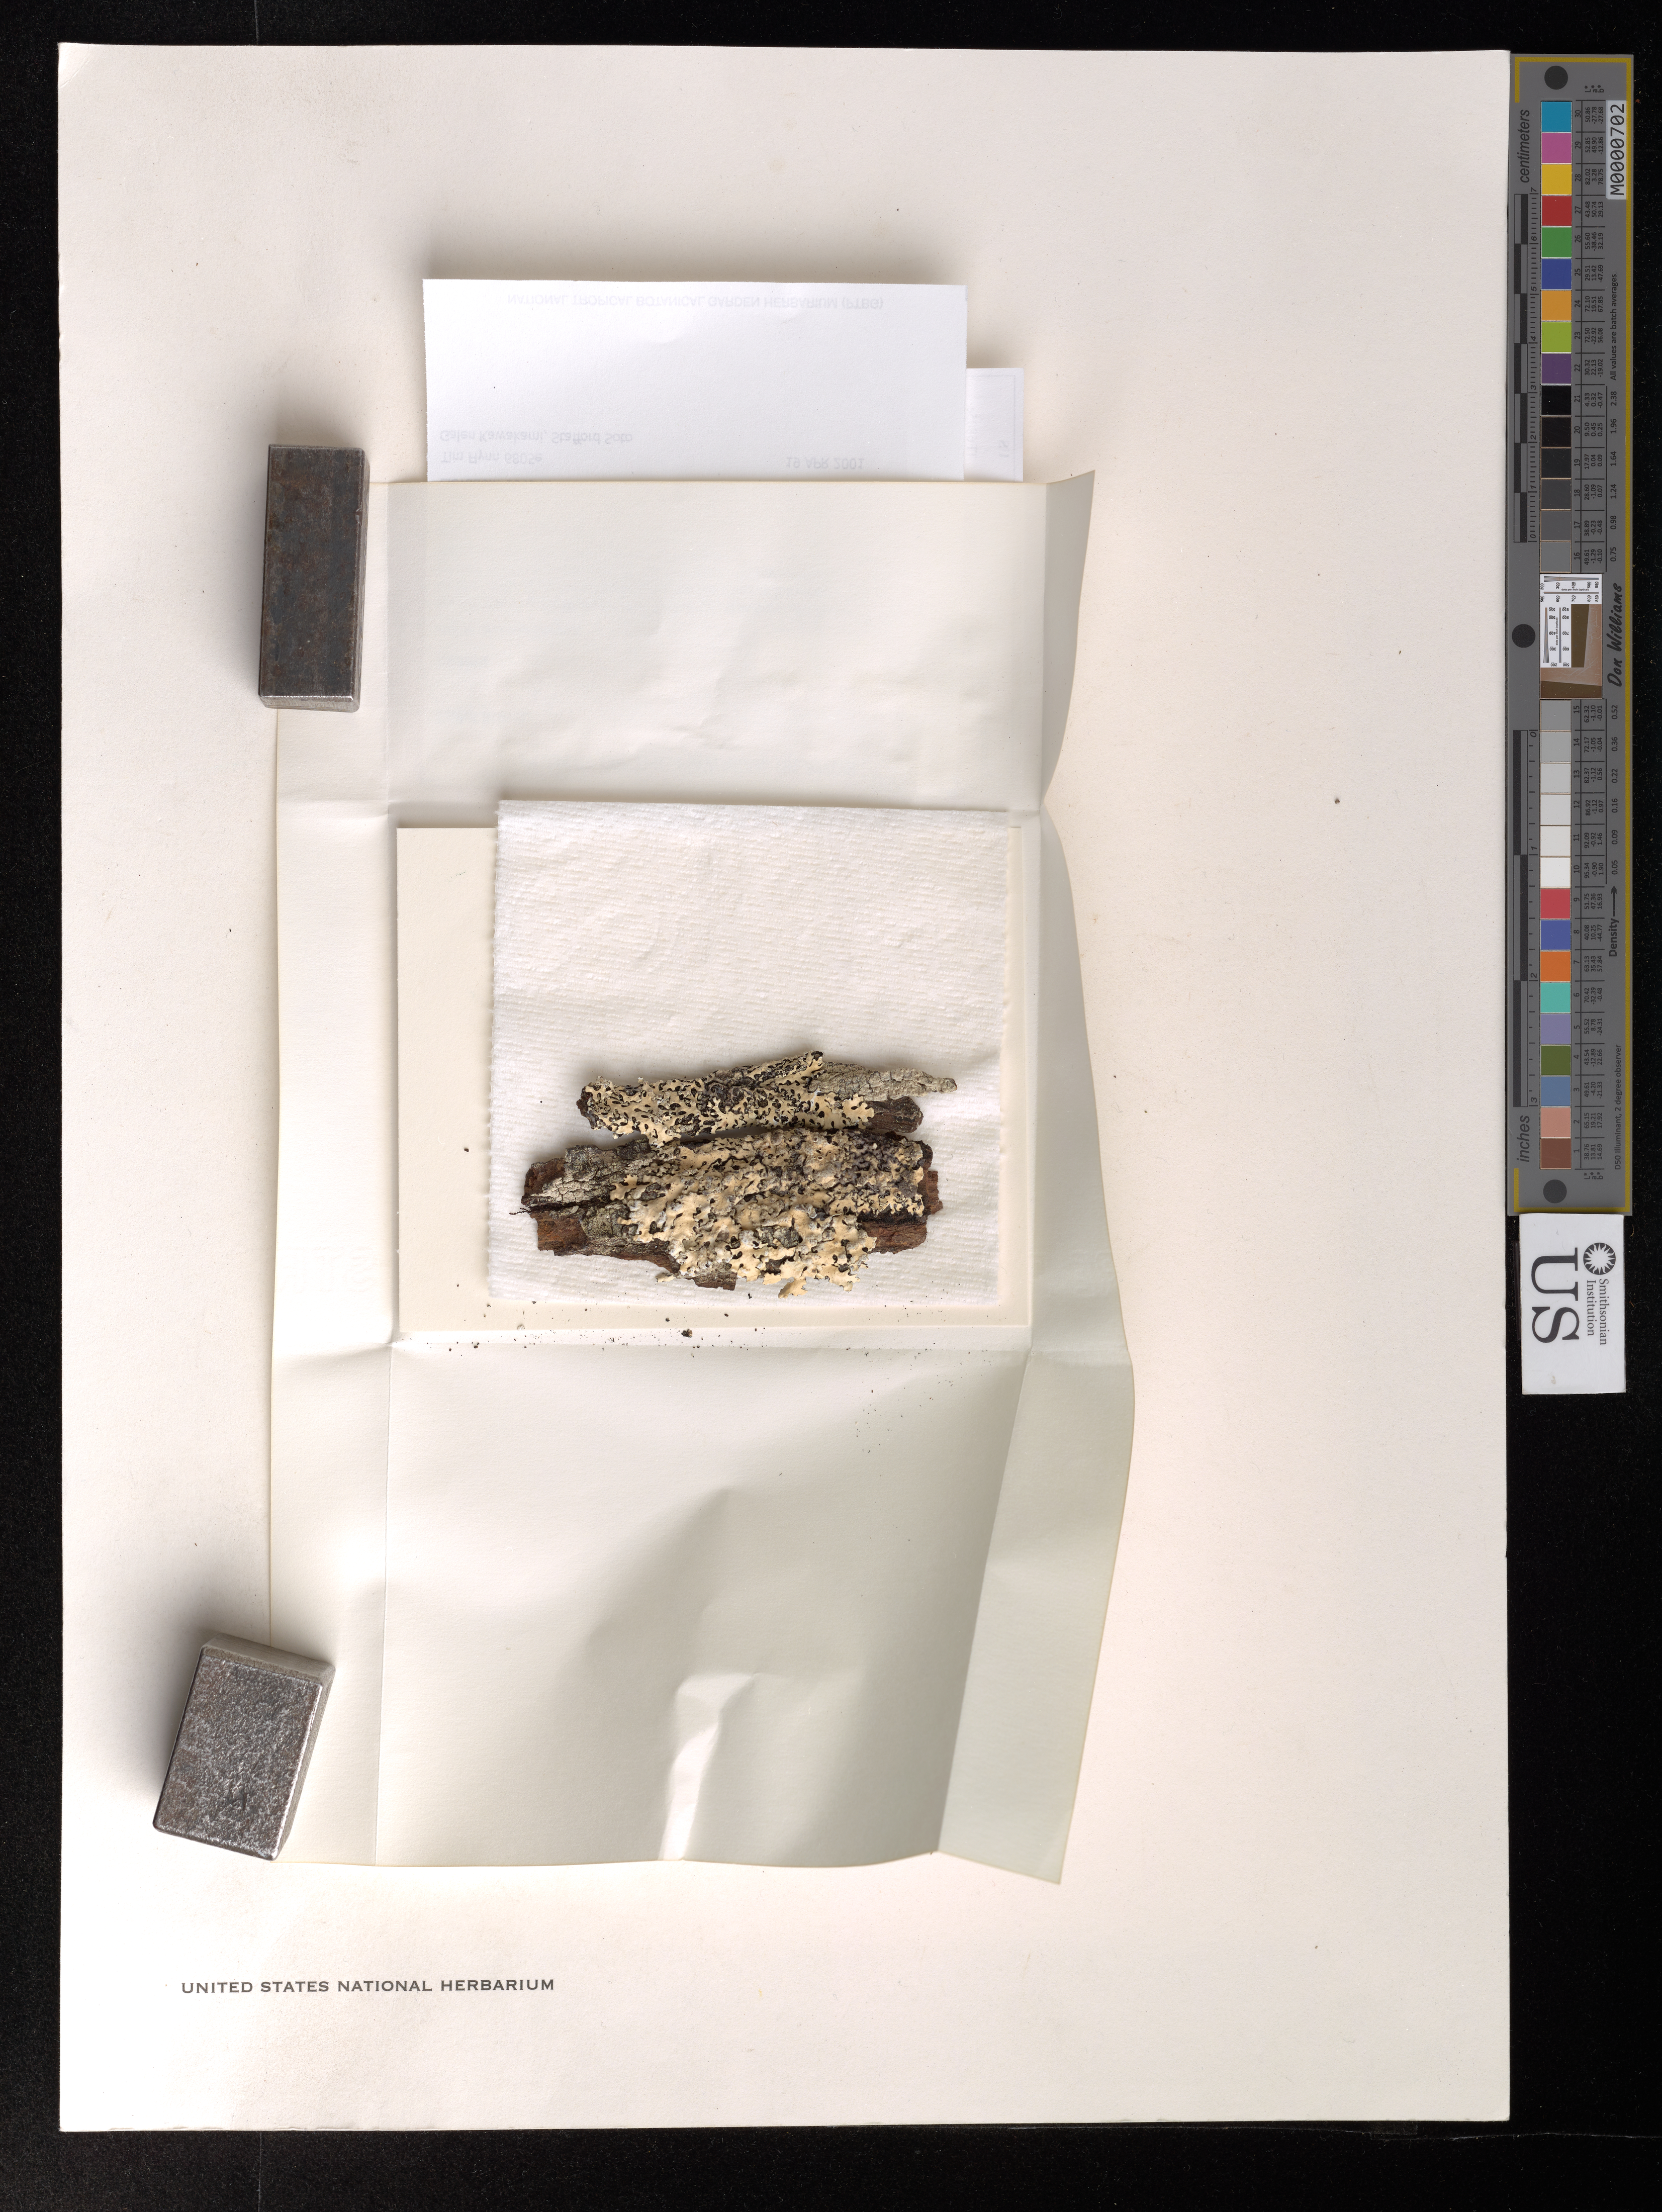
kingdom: Fungi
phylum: Ascomycota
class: Lecanoromycetes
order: Lecanorales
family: Parmeliaceae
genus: Everniastrum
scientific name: Everniastrum sp.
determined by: Lücking, Robert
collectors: T. Flynn, G. Kawakami & S. Soto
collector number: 6805e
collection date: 2001-04-19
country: United States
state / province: Hawaii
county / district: Kauai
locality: Kauai Waimea District. Na Pali-Kona Forest Reserve; "Pig" Ridge, up ridge from helicopter landing zone and west of Nawaimaka Stream. Next to Schiedea viscosa enclosure.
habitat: Acacia koa dominated forest. W/ Metrosideros, Melicope barbigera, Santalum, and Dodonaea.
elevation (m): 1049